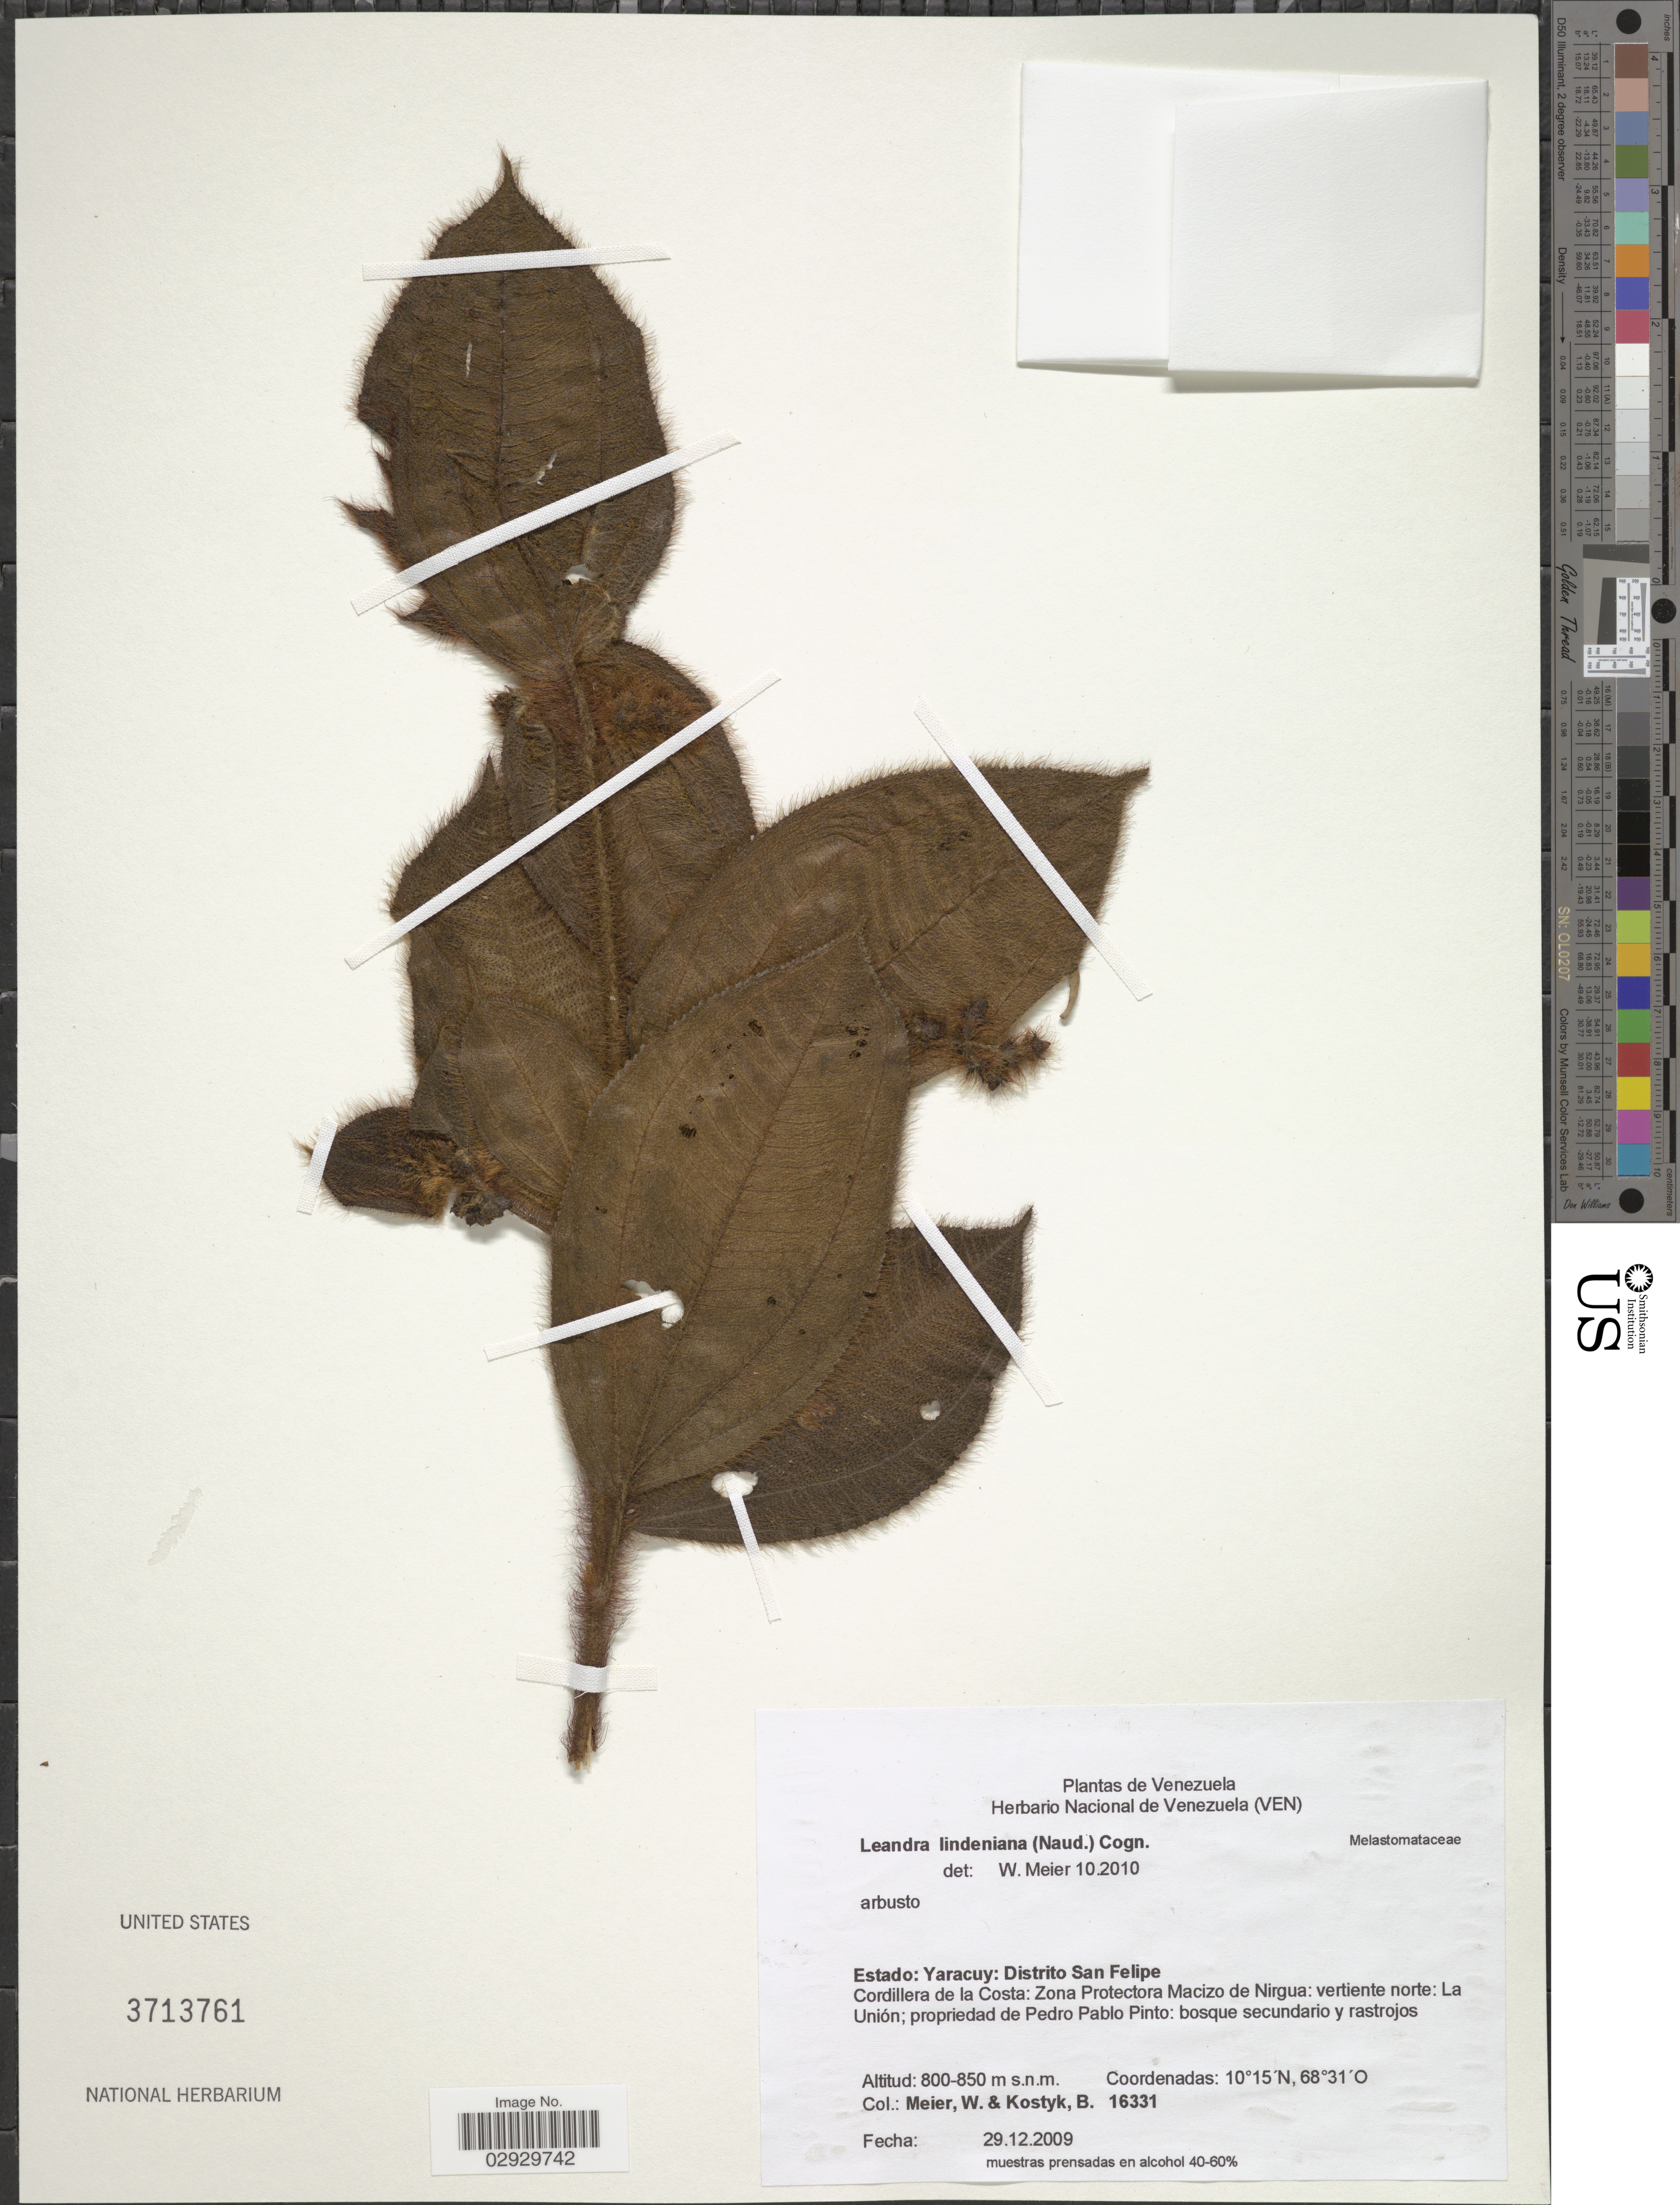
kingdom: Plantae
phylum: Tracheophyta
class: Magnoliopsida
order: Myrtales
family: Melastomataceae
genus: Leandra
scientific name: Leandra lindeniana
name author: (Naudin) Cogn.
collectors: W. Meier & B. Kostyk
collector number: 16331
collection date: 2009-12-29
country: Venezuela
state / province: Yaracuy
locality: Distrito San Felipe. Cordillera de la Costa: Zona Protectora Macizo de Nirgua: vertiente norte: La Unión; propriedad de Pedro Pablo Pinto.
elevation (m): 800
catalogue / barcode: US 3713761